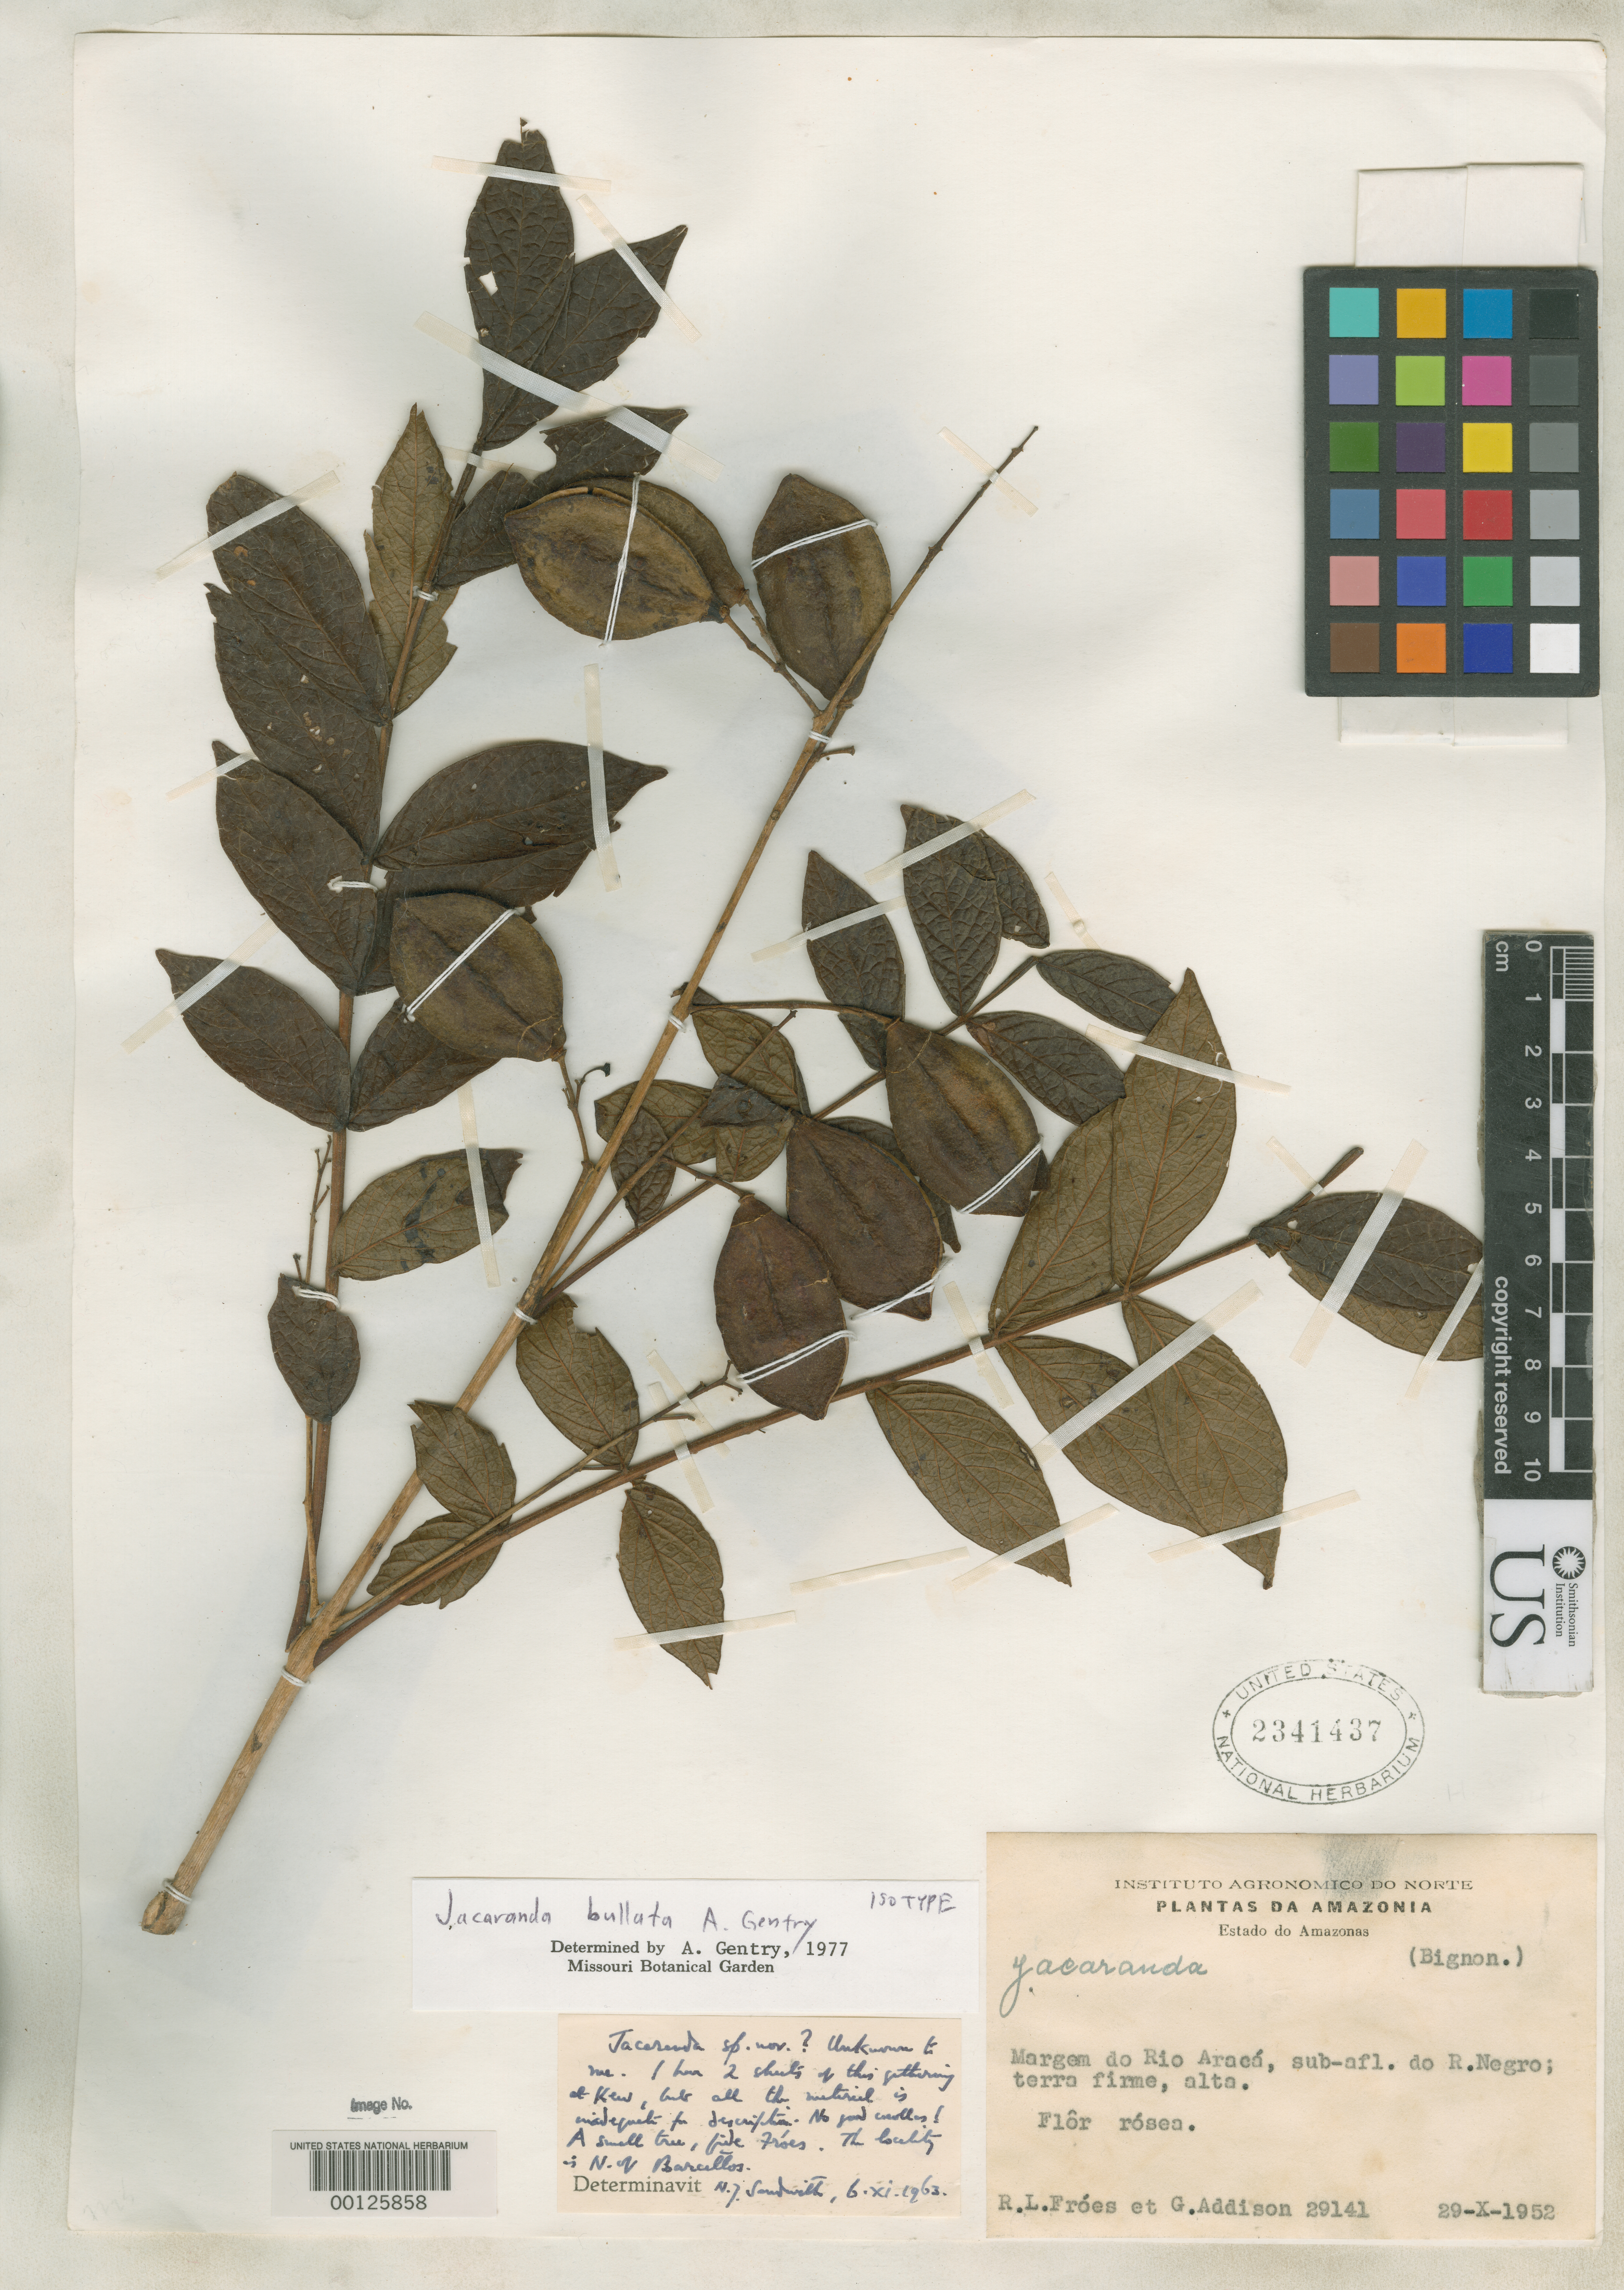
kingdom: Plantae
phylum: Tracheophyta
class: Magnoliopsida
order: Lamiales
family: Bignoniaceae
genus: Jacaranda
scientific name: Jacaranda bullata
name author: A.H. Gentry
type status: Isotype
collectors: R. L. Fróes & G. Addison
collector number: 29141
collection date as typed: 29 Oct 1952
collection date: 1952-10-29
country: Brazil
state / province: Amazonas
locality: Edge of Rio Araca, Rio Negro drainage N of Barcelos.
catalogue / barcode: US 2341437